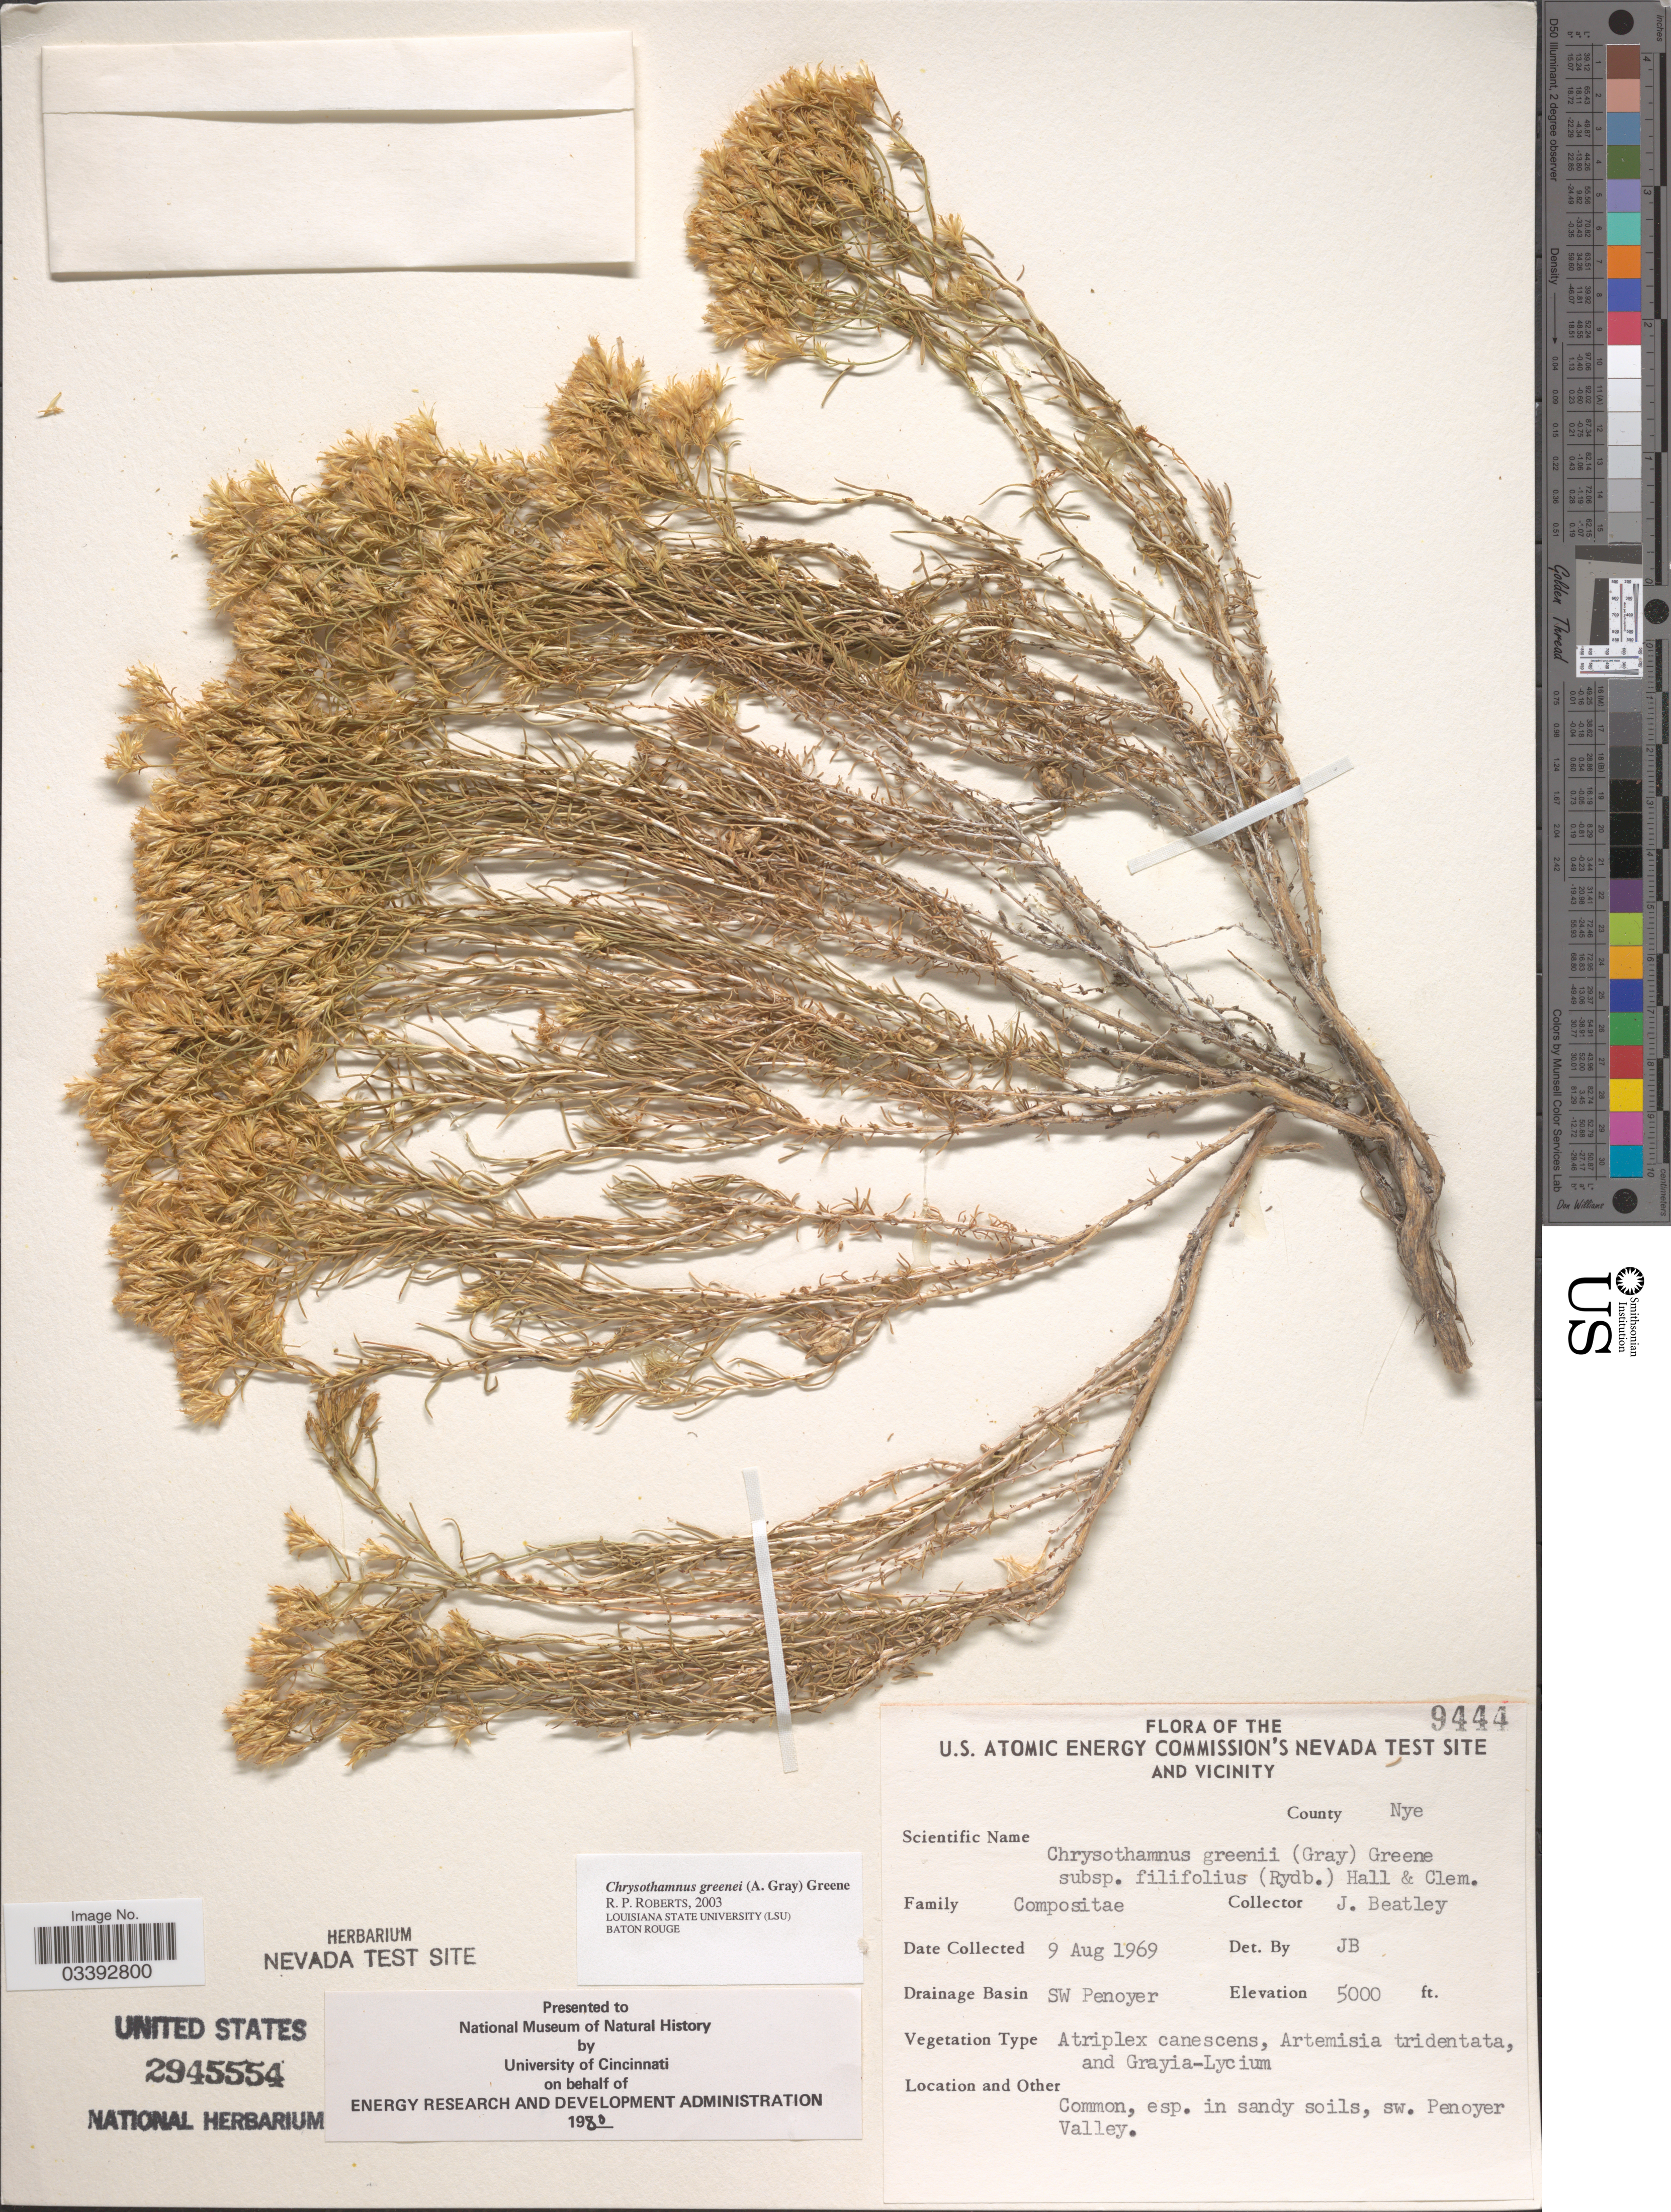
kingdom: Plantae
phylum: Tracheophyta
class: Magnoliopsida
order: Asterales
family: Asteraceae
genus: Chrysothamnus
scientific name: Chrysothamnus greenei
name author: (A. Gray) Greene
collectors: J. C. Beatley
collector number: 9444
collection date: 1969-08-09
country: United States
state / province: Nevada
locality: U.S. Atomic Energy Commission's Nevada Test Site and Vicinity. County Nye. Drainage Basin SW Penoyer, sw. Penoyer Valley.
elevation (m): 1524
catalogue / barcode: US 2945554